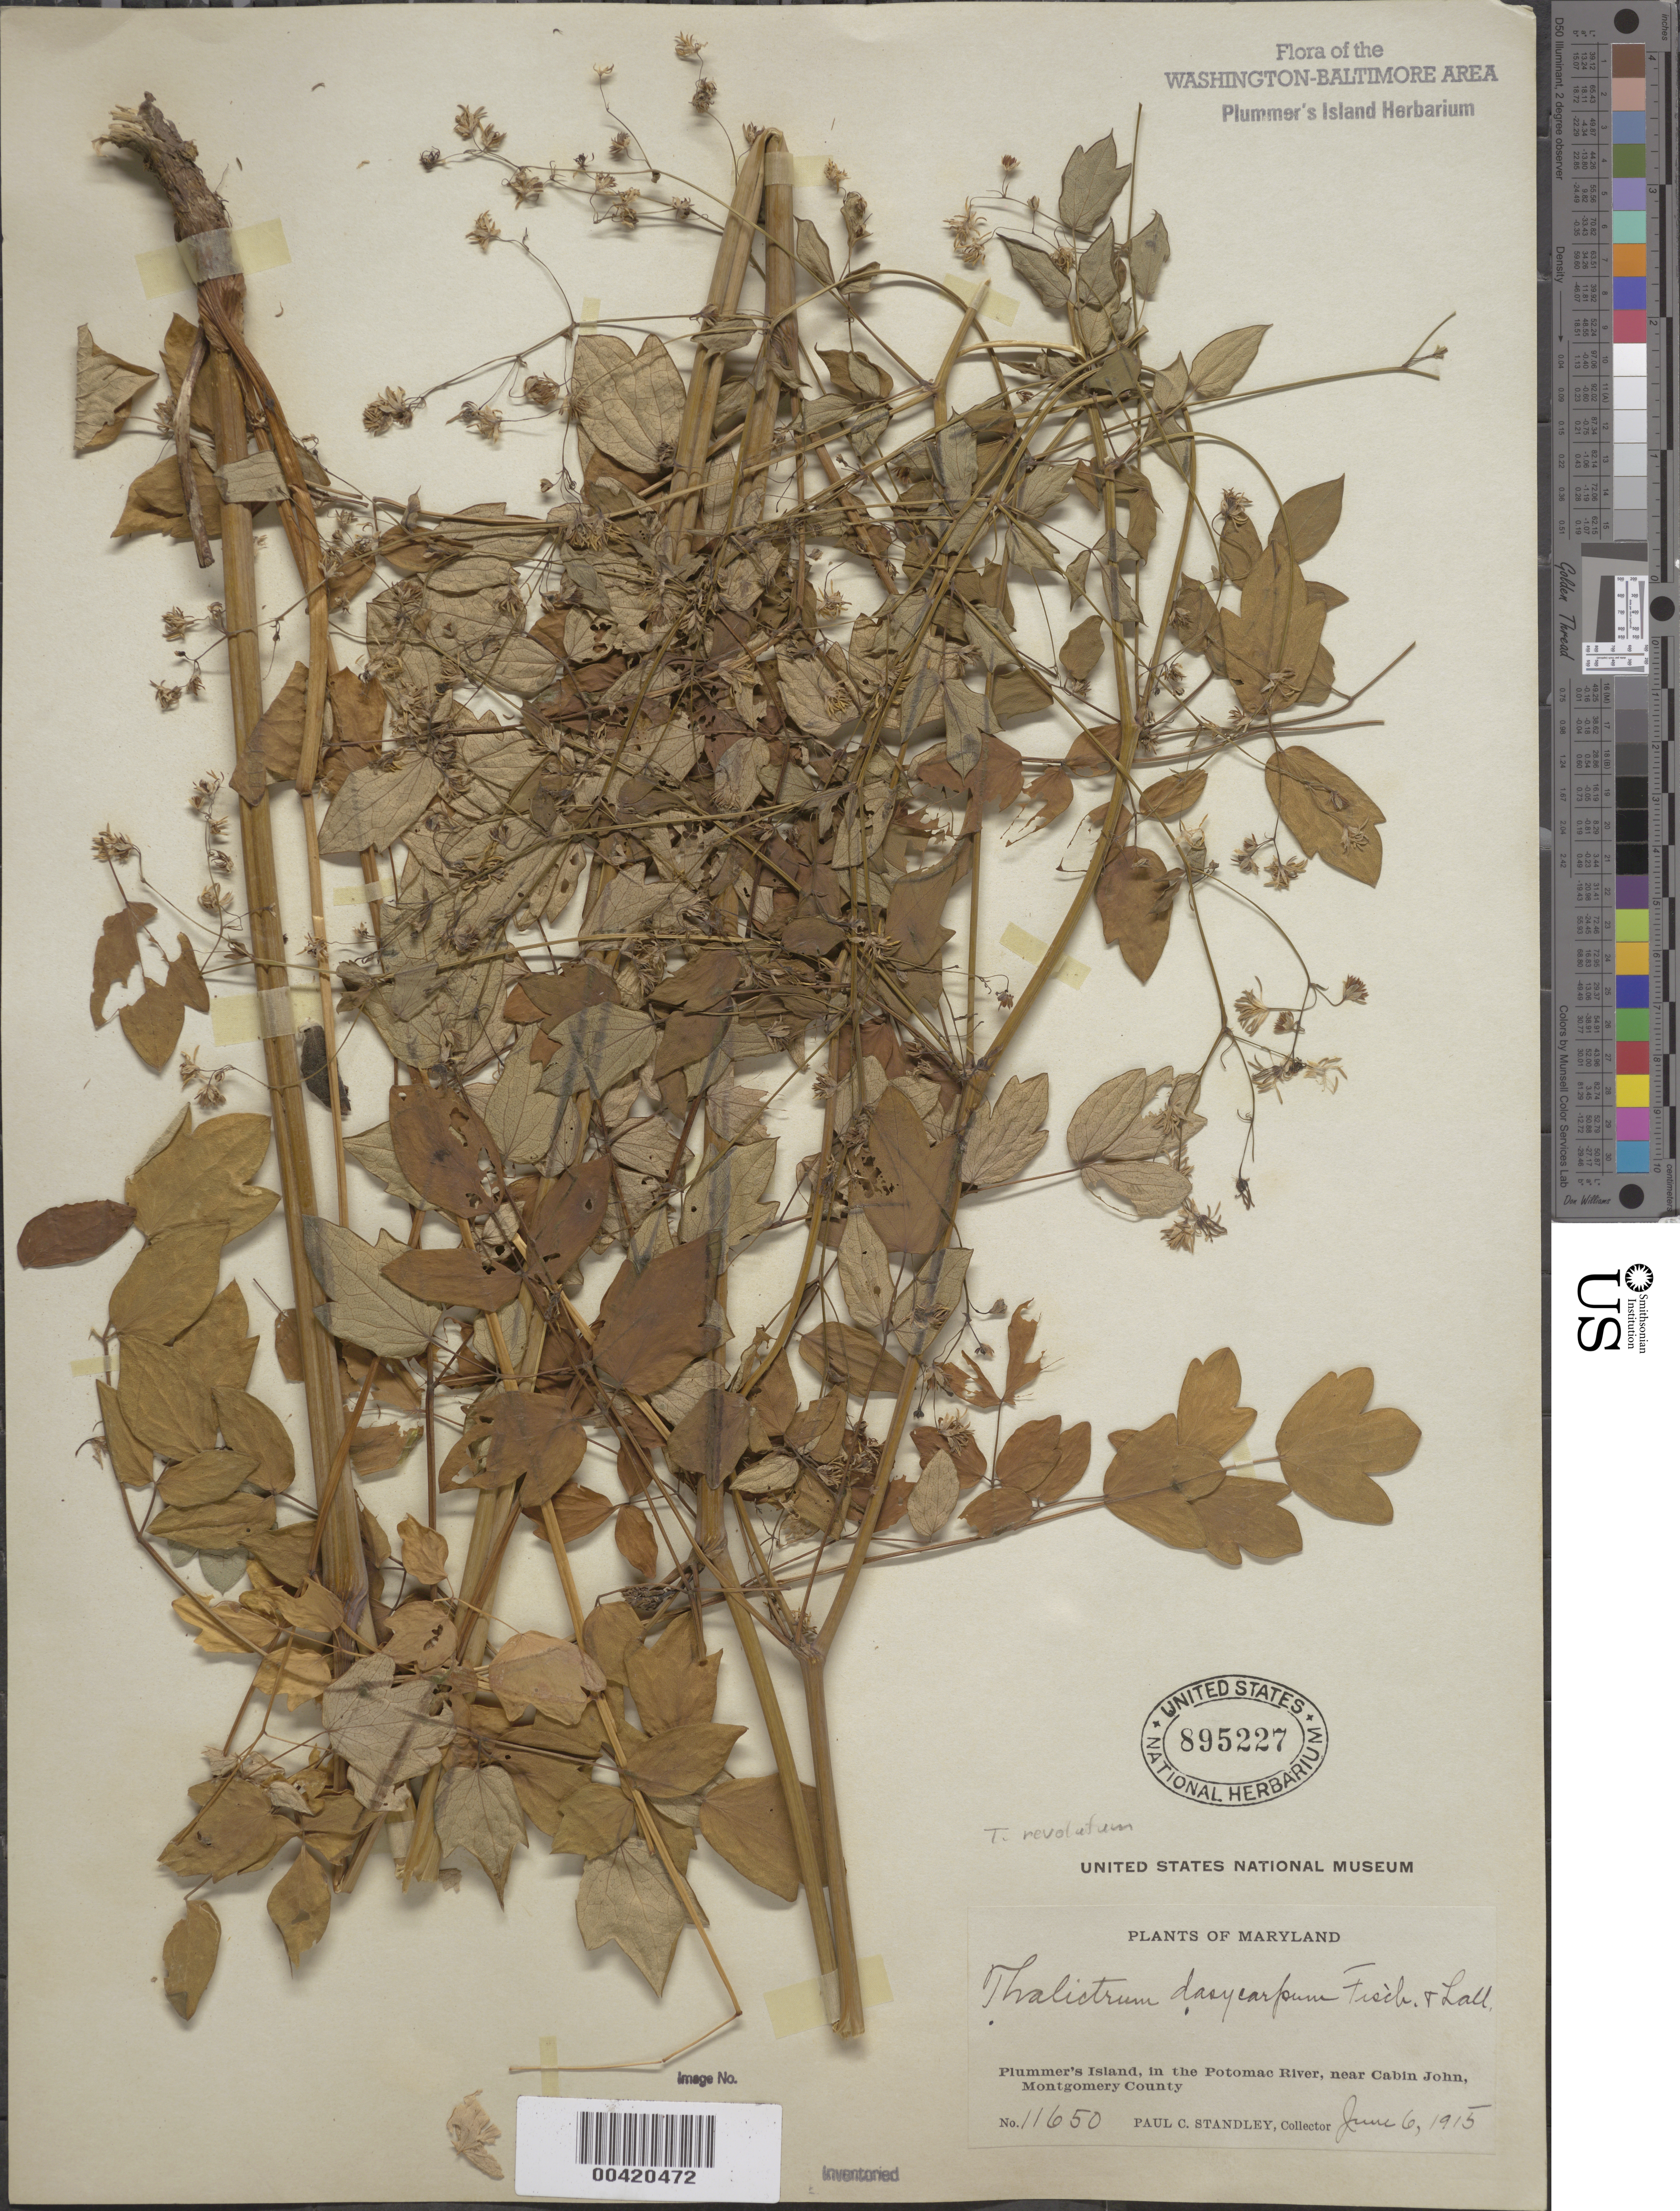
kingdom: Plantae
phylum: Tracheophyta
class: Magnoliopsida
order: Ranunculales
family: Ranunculaceae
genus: Thalictrum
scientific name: Thalictrum amphibolum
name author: Greene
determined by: Strong, Mark T., (BOT), Smithsonian Institution - National Museum of Natural History (UNITED STATES)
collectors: P. C. Standley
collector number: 11650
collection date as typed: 06 Jun 1915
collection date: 1915-06-06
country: United States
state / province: Maryland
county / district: Montgomery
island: Plummers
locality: Plummer's Island C. & O. Canal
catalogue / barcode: US 895227